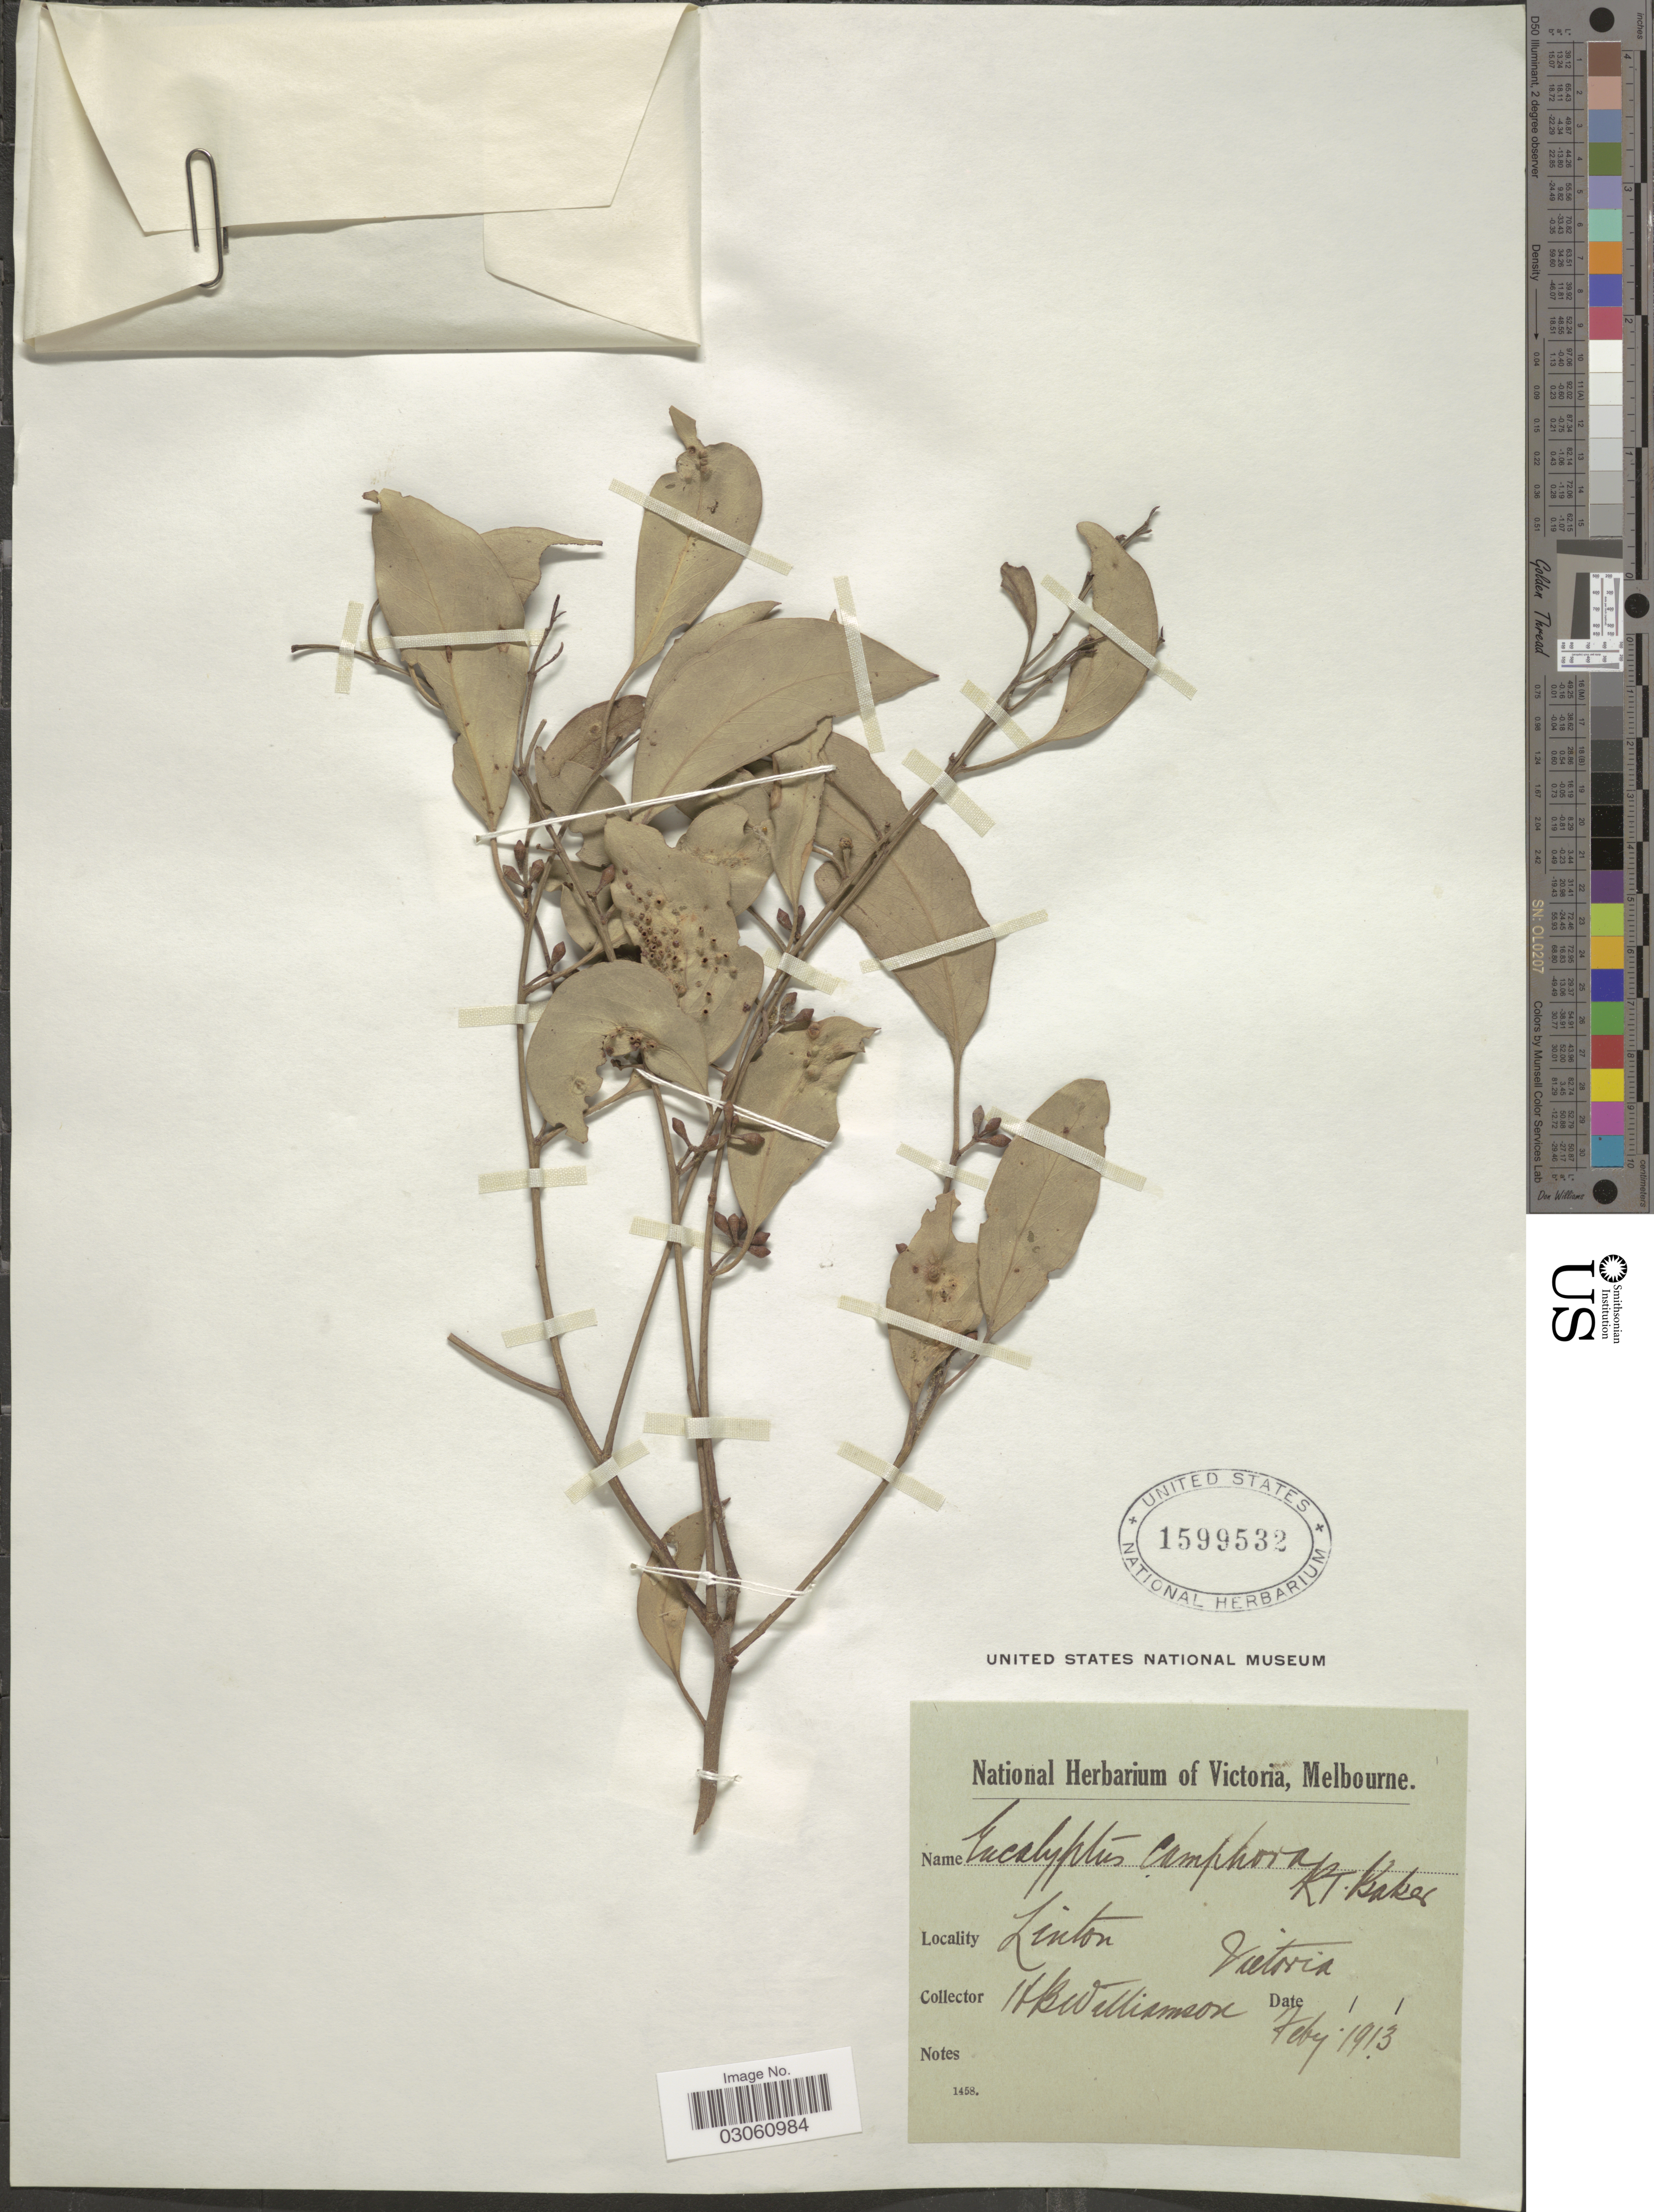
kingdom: Plantae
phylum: Tracheophyta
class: Magnoliopsida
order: Myrtales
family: Myrtaceae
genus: Eucalyptus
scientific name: Eucalyptus camphora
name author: R.T. Baker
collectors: H. Williamson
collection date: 1913-02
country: Australia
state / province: Victoria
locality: Linton, Victoria.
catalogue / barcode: US 1599532